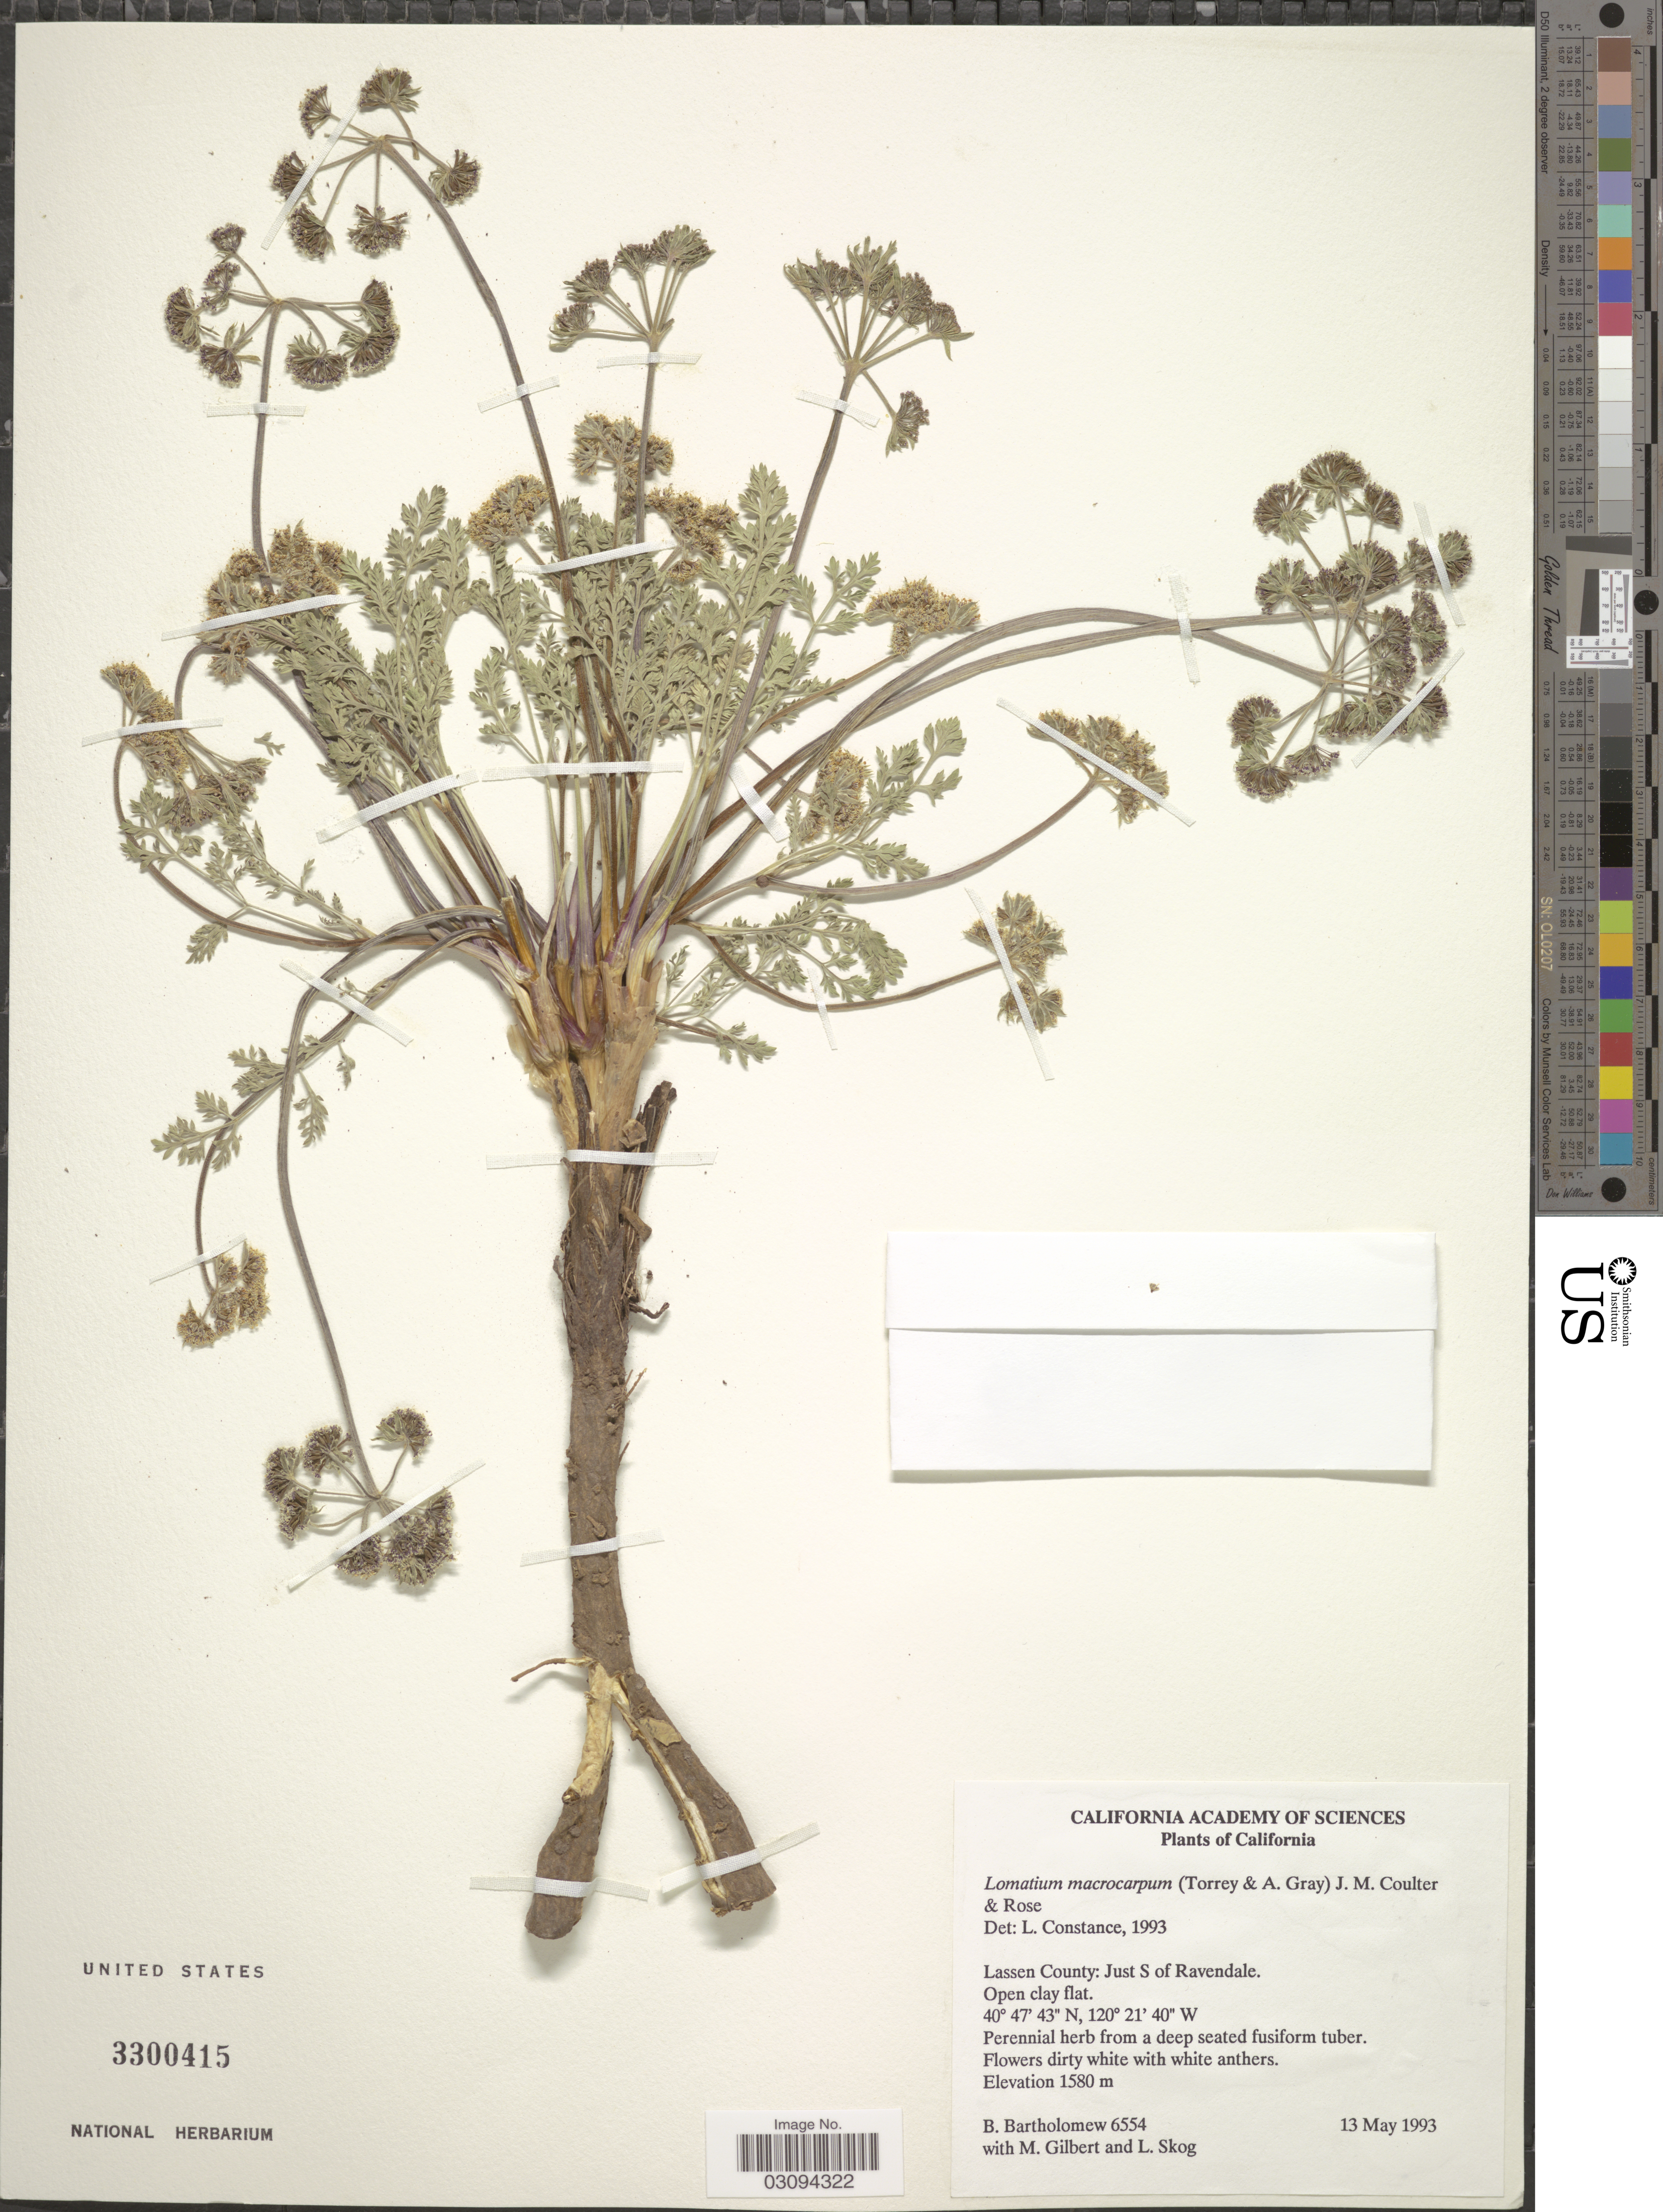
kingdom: Plantae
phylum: Tracheophyta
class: Magnoliopsida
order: Apiales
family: Apiaceae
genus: Lomatium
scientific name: Lomatium macrocarpum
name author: (Hook. et al.) J.M. Coult. & Rose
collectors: B. Bartholomew, M. Gilbert & L. E. Skog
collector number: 6554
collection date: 1993-05-13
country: United States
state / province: California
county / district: Lassen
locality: Lassen County: Just S of Ravendale.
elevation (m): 1580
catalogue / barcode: US 3300415